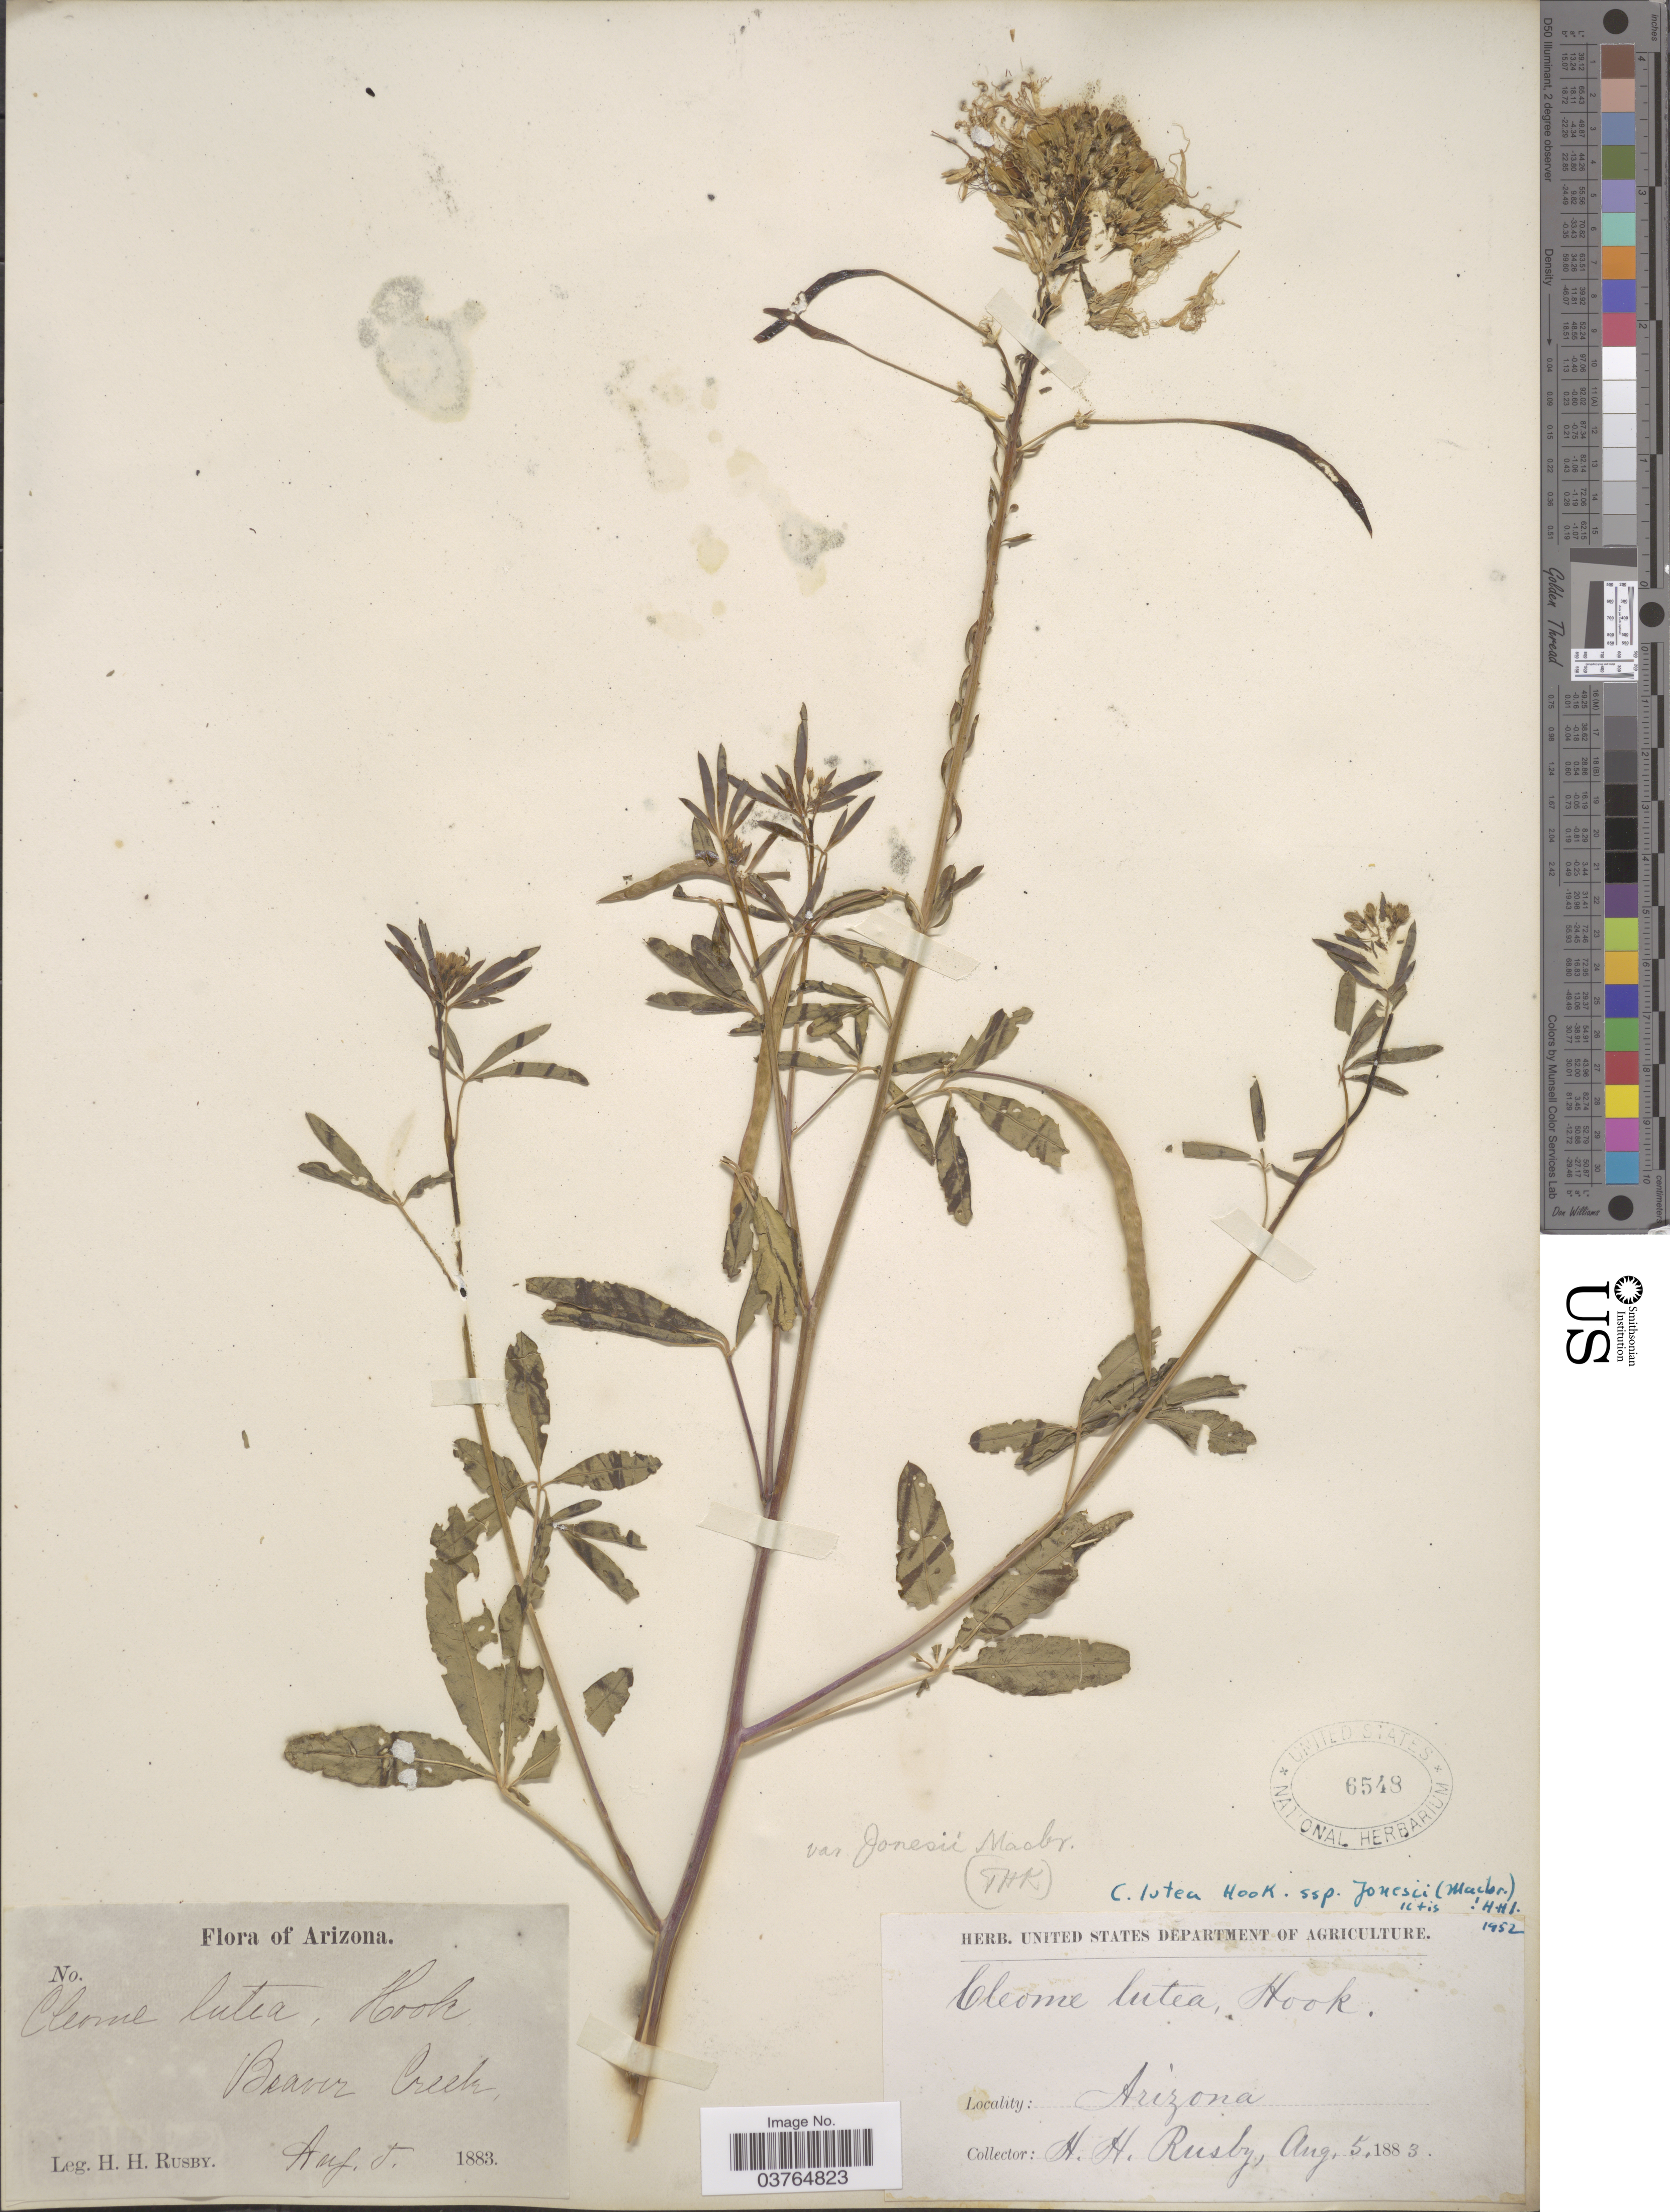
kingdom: Plantae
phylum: Tracheophyta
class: Magnoliopsida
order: Brassicales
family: Cleomaceae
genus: Cleomella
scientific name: Cleomella jonesii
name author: (J.F. Macbr.) J.C. Hall & Roalson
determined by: Strong, M. T., (US), Smithsonian Institution - National Museum of Natural History (UNITED STATES)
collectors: H. H. Rusby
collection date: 1883-08-05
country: United States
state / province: Arizona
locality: Beaver Creek.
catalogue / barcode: US 6548